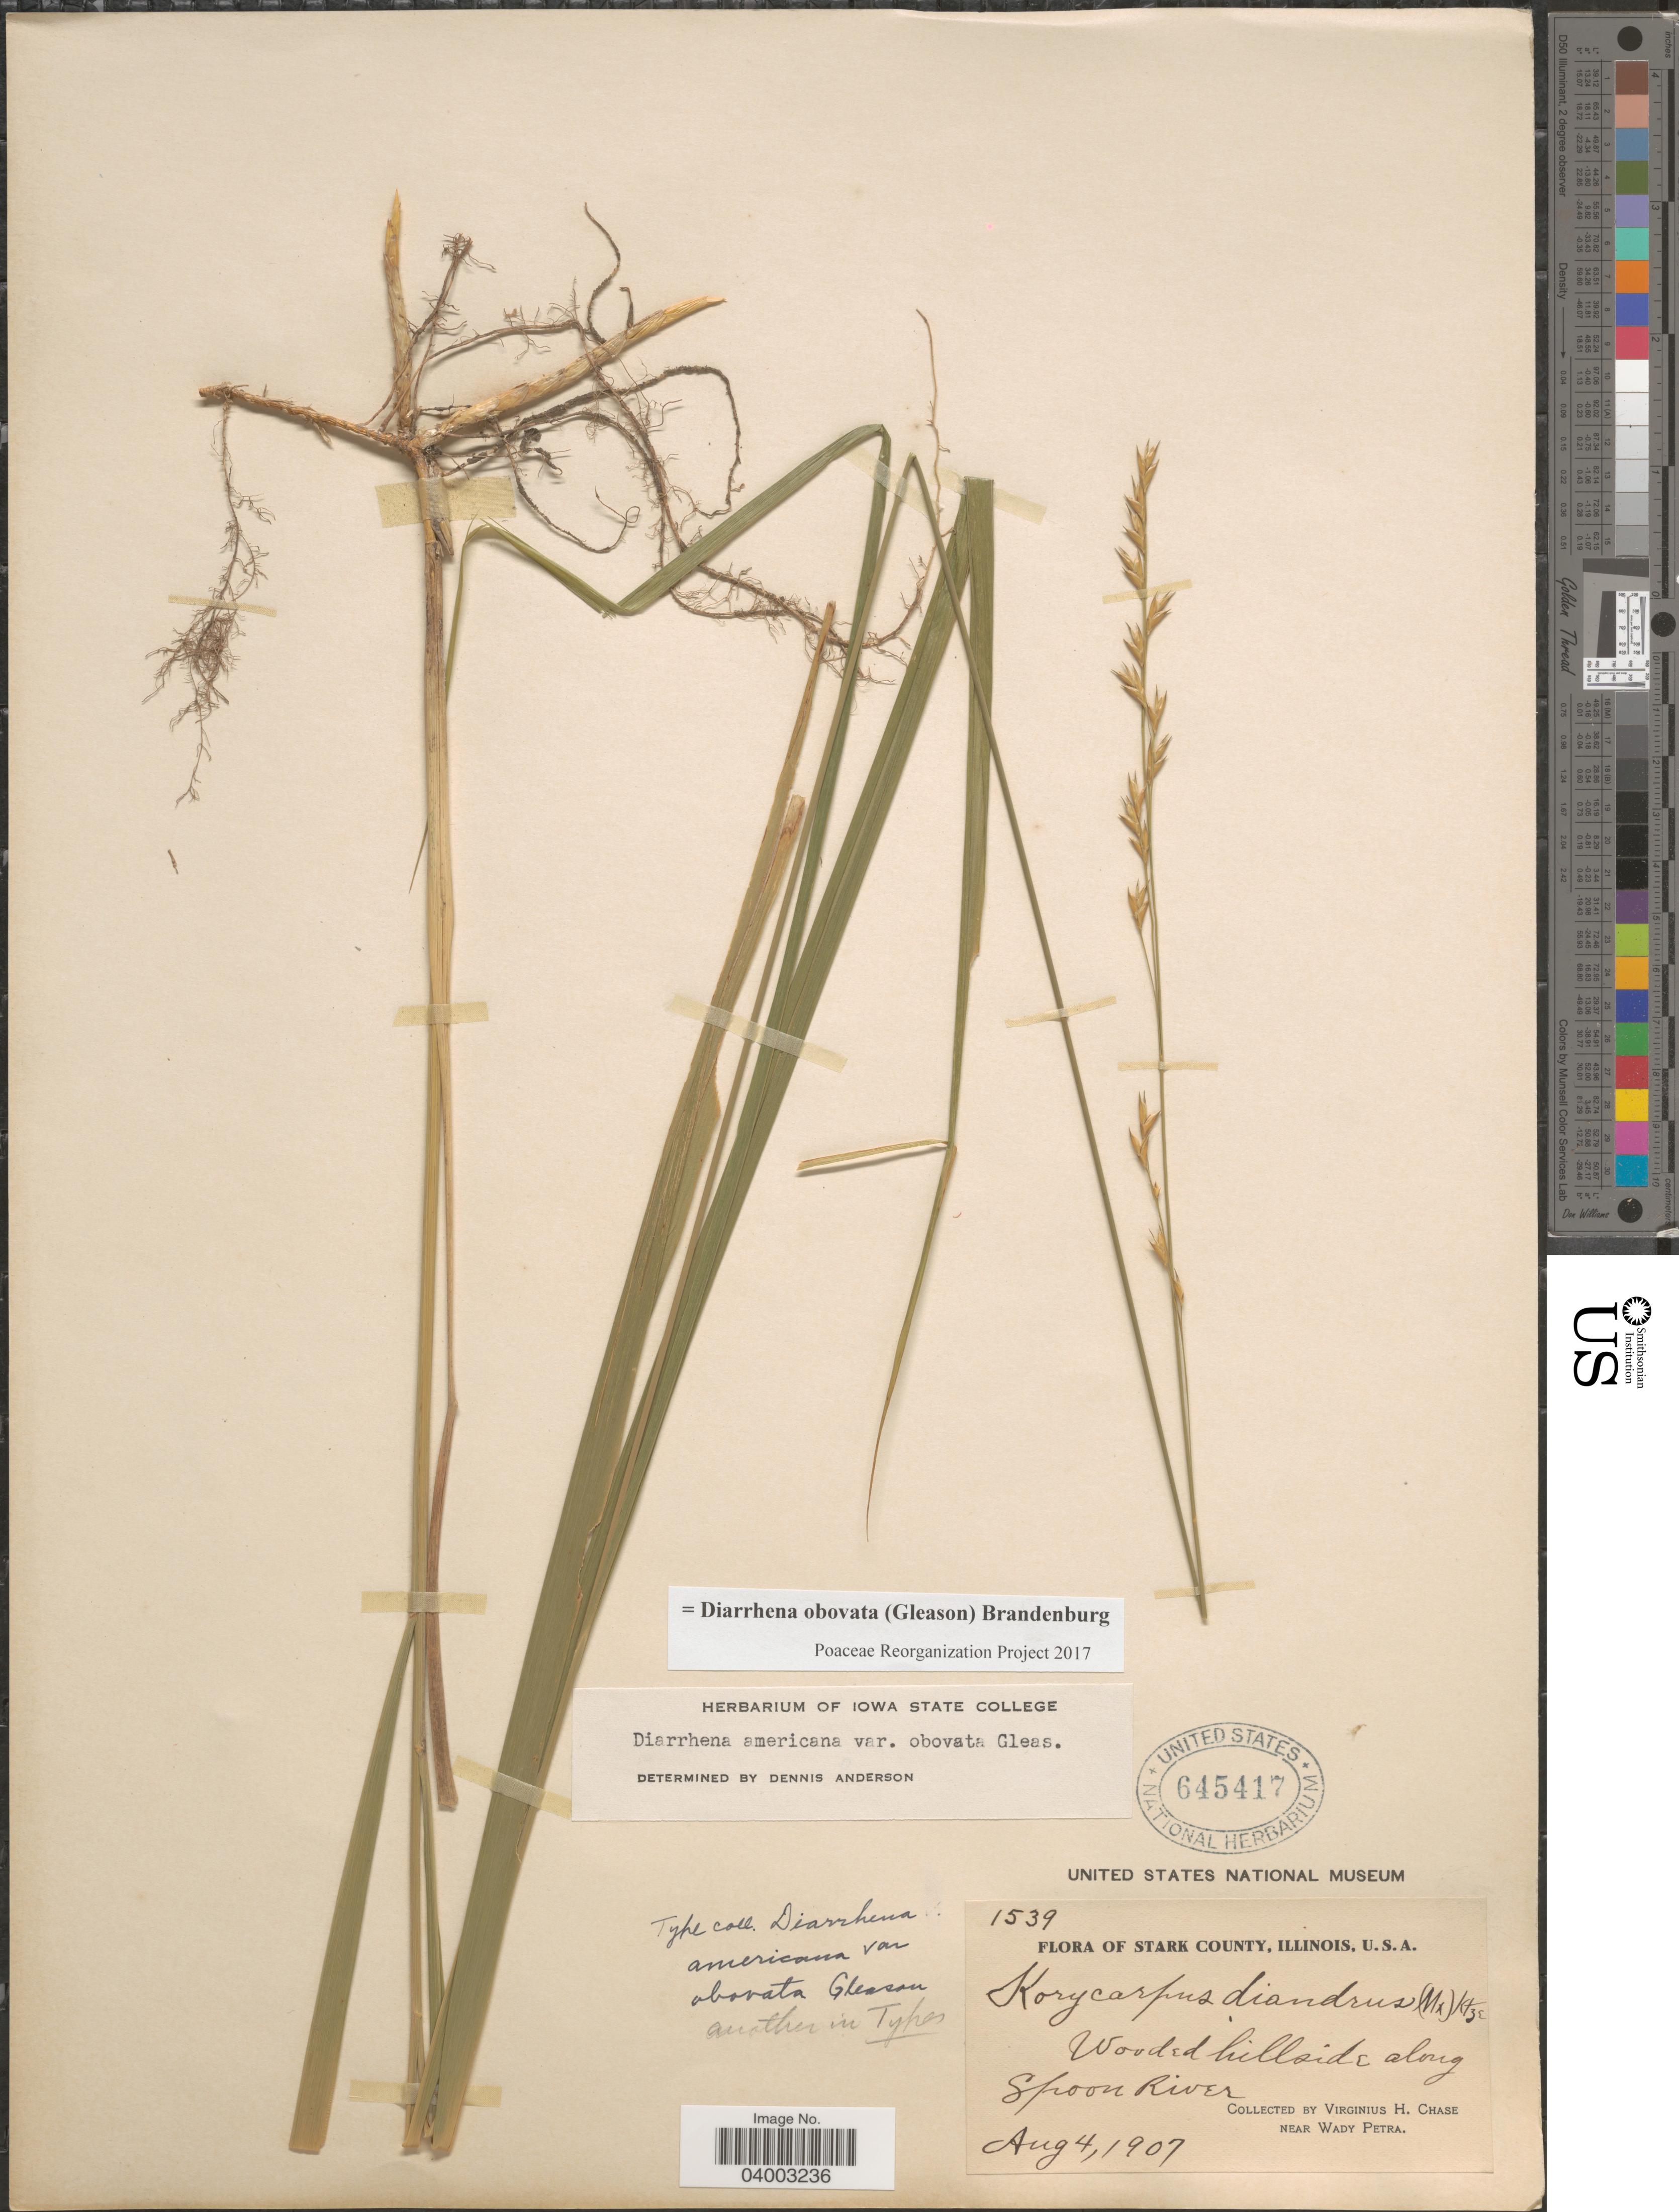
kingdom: Plantae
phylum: Tracheophyta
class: Liliopsida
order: Poales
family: Poaceae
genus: Diarrhena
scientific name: Diarrhena obovata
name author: (Gleason) Brandenburg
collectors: V. H. Chase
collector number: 1539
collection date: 1907-08-04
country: United States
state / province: Illinois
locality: Stark County. Wooded hillside along Spoon River. Near Wady Petra.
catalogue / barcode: US 645417